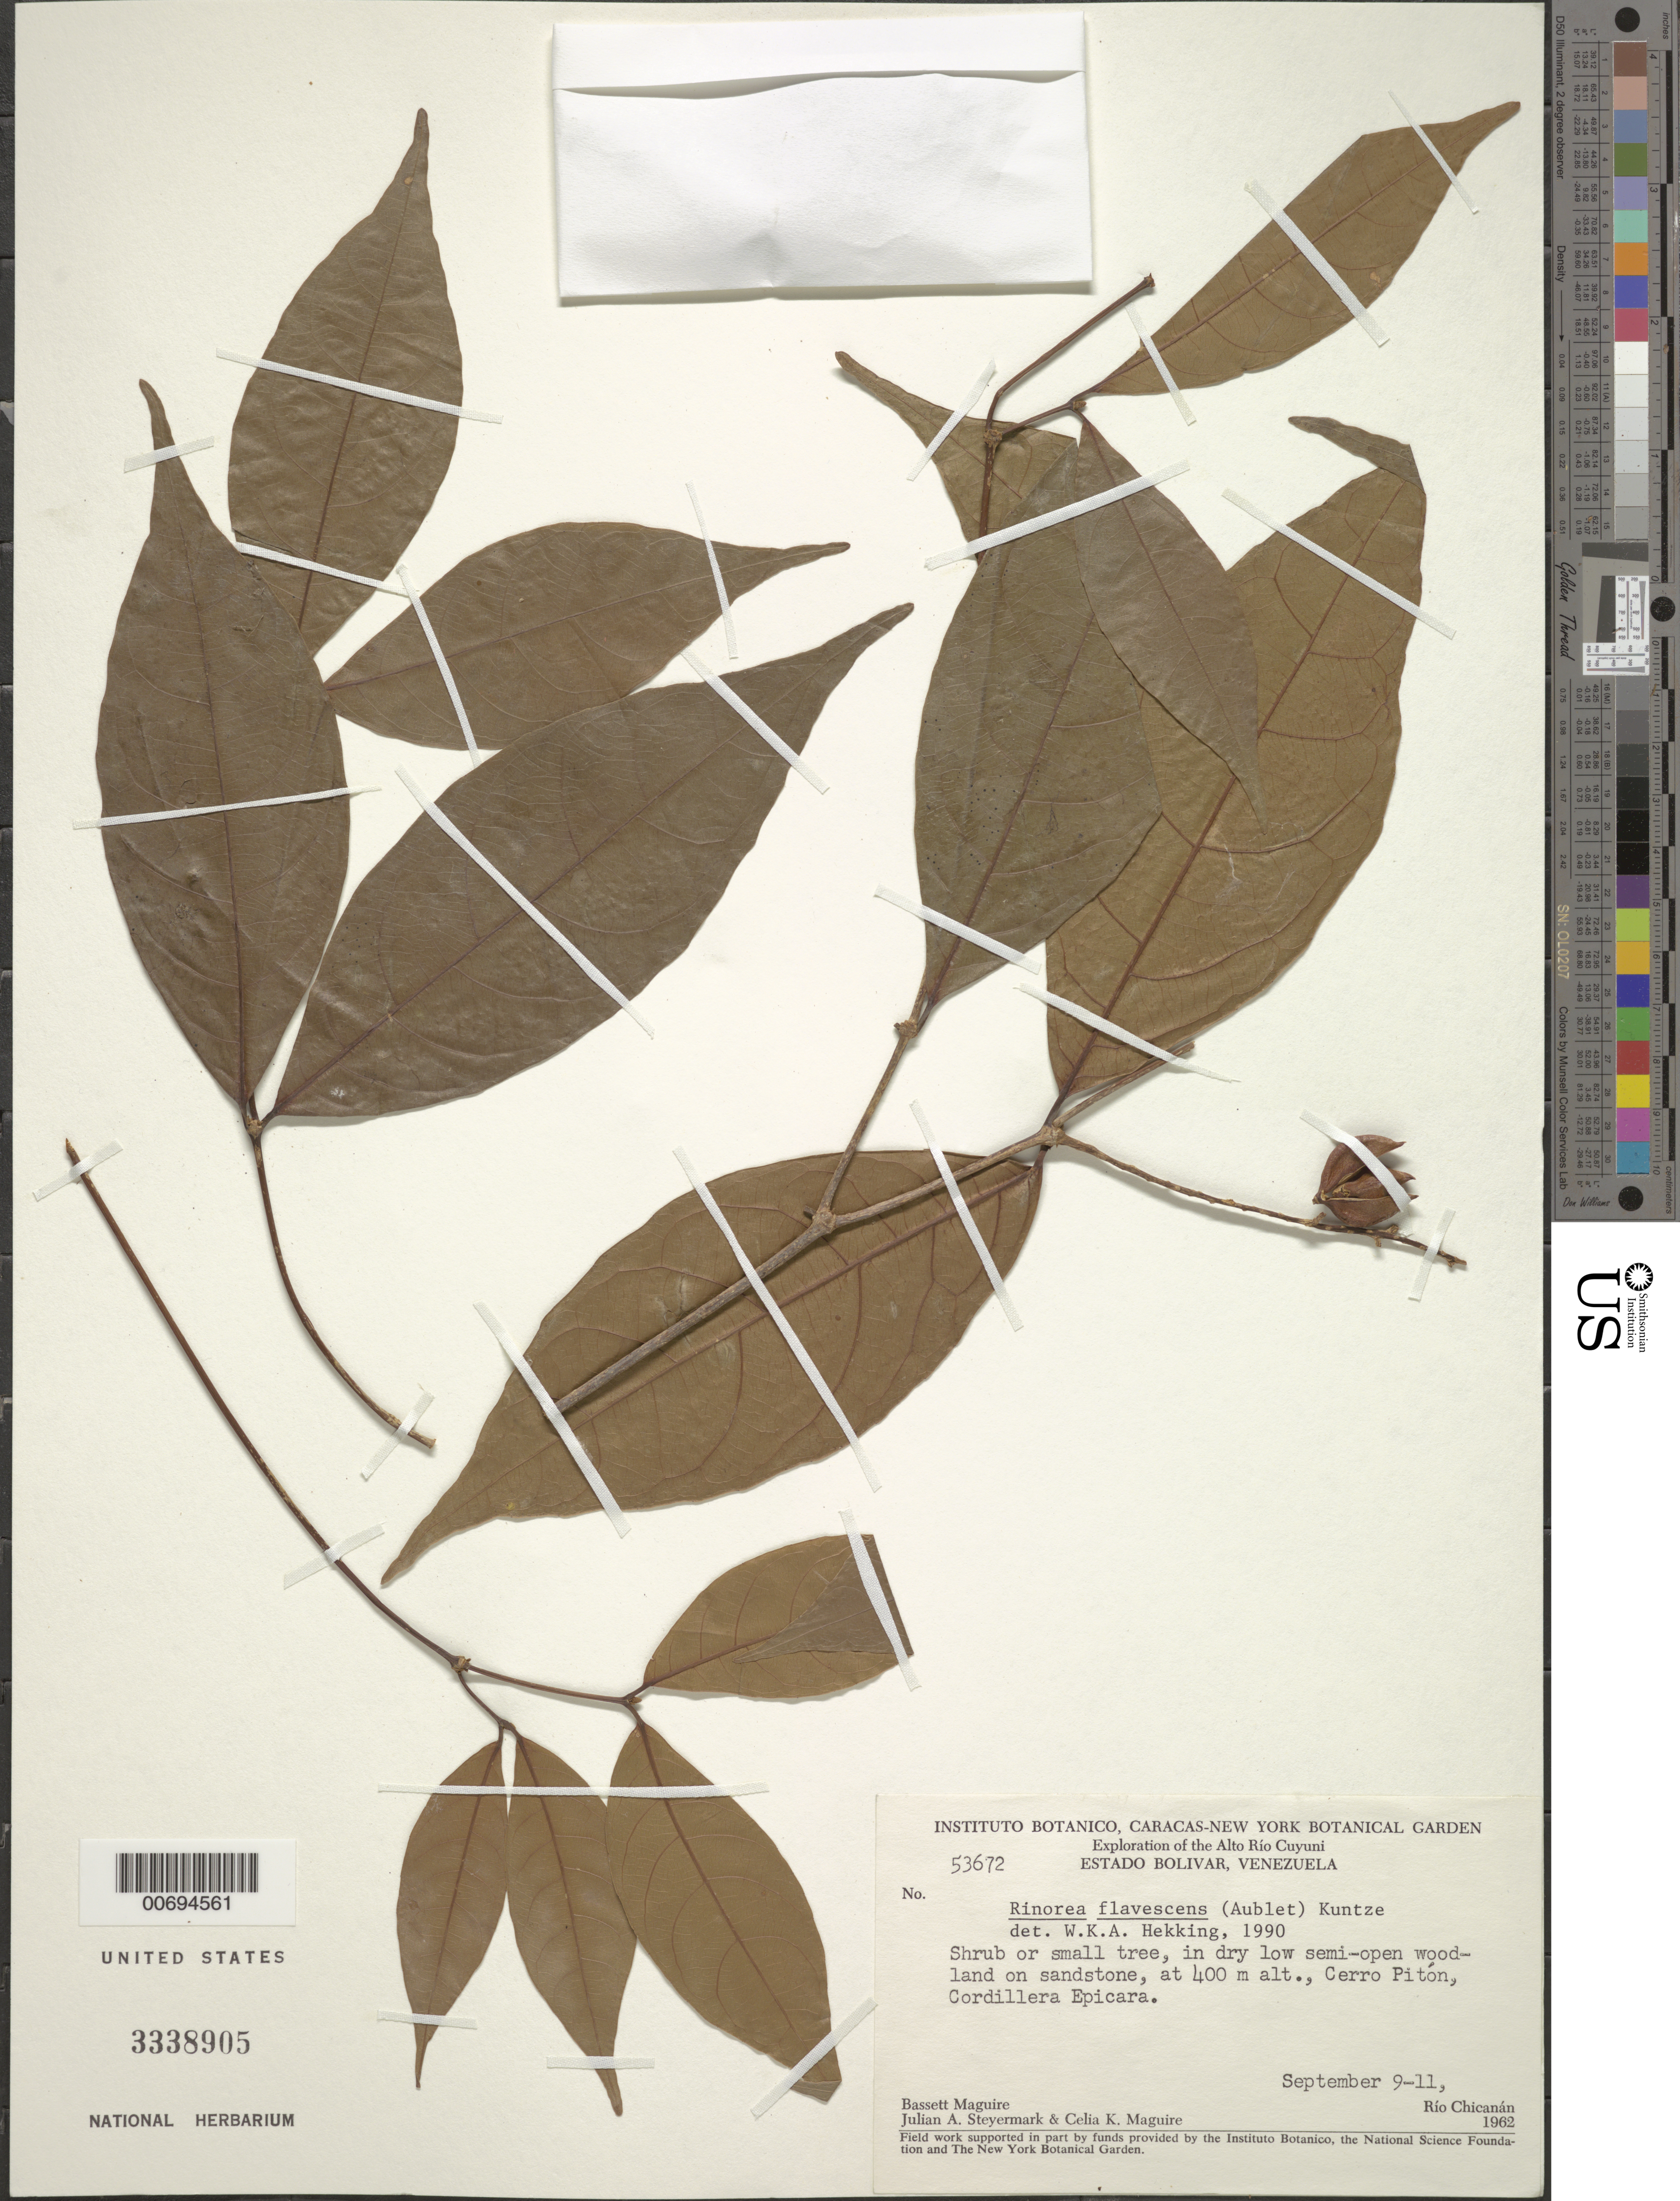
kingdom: Plantae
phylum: Tracheophyta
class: Magnoliopsida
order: Malpighiales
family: Violaceae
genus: Rinorea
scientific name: Rinorea flavescens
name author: (Aubl.) Kuntze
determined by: Hekking, W. H. A.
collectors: B. Maguire, J. Steyermark & C. K. Maguire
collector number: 53672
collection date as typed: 9-Sep-62 to 11-Sep-62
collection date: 1962-09-09/1962-09-11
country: Venezuela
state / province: Bolívar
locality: Alto Río Cuyuni, Cerro Pitón, Cordillera Epicara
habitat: Dry low semiopen woodland on sandstone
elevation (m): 400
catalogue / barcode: US 3338905